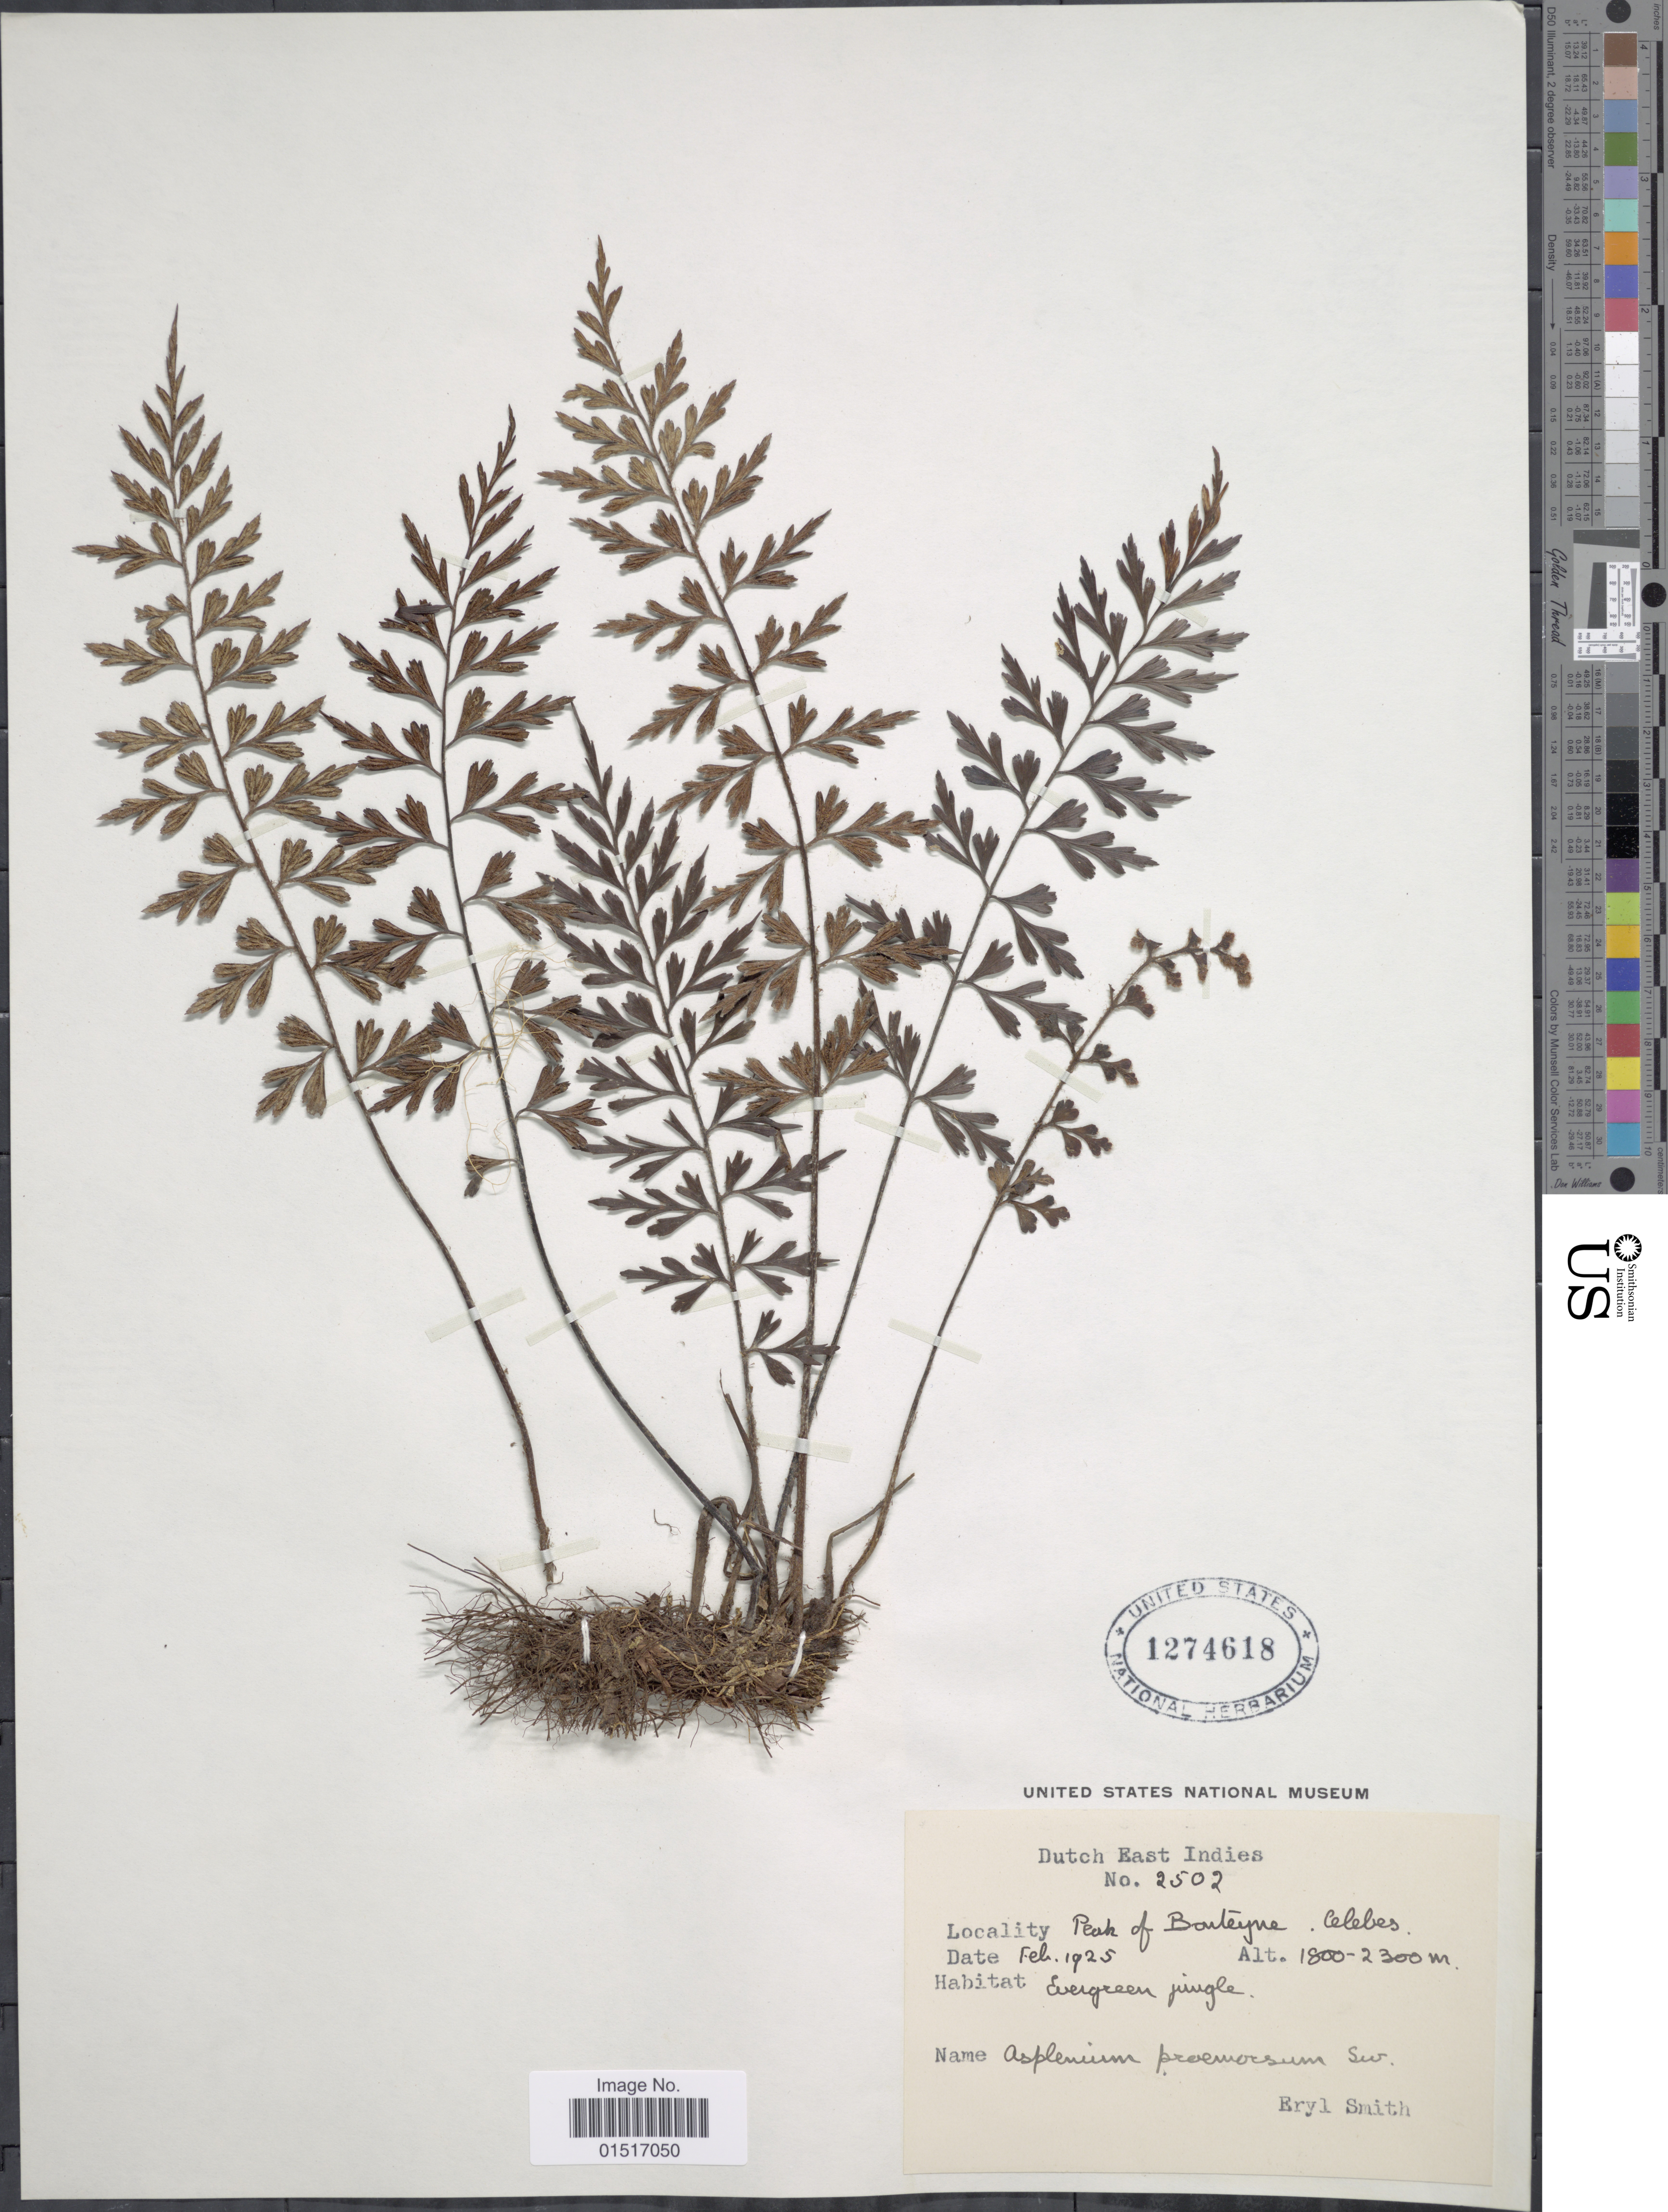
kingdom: Plantae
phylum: Tracheophyta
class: Polypodiopsida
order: Polypodiales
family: Aspleniaceae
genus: Asplenium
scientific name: Asplenium praemorsum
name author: Sw.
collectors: C. E. Smith Jr.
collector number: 2502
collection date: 1925-02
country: Indonesia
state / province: Celebes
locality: Dutch East Indies. Peak of Bouteyne. Evergreen jungles.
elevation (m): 1800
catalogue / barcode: US 1274618